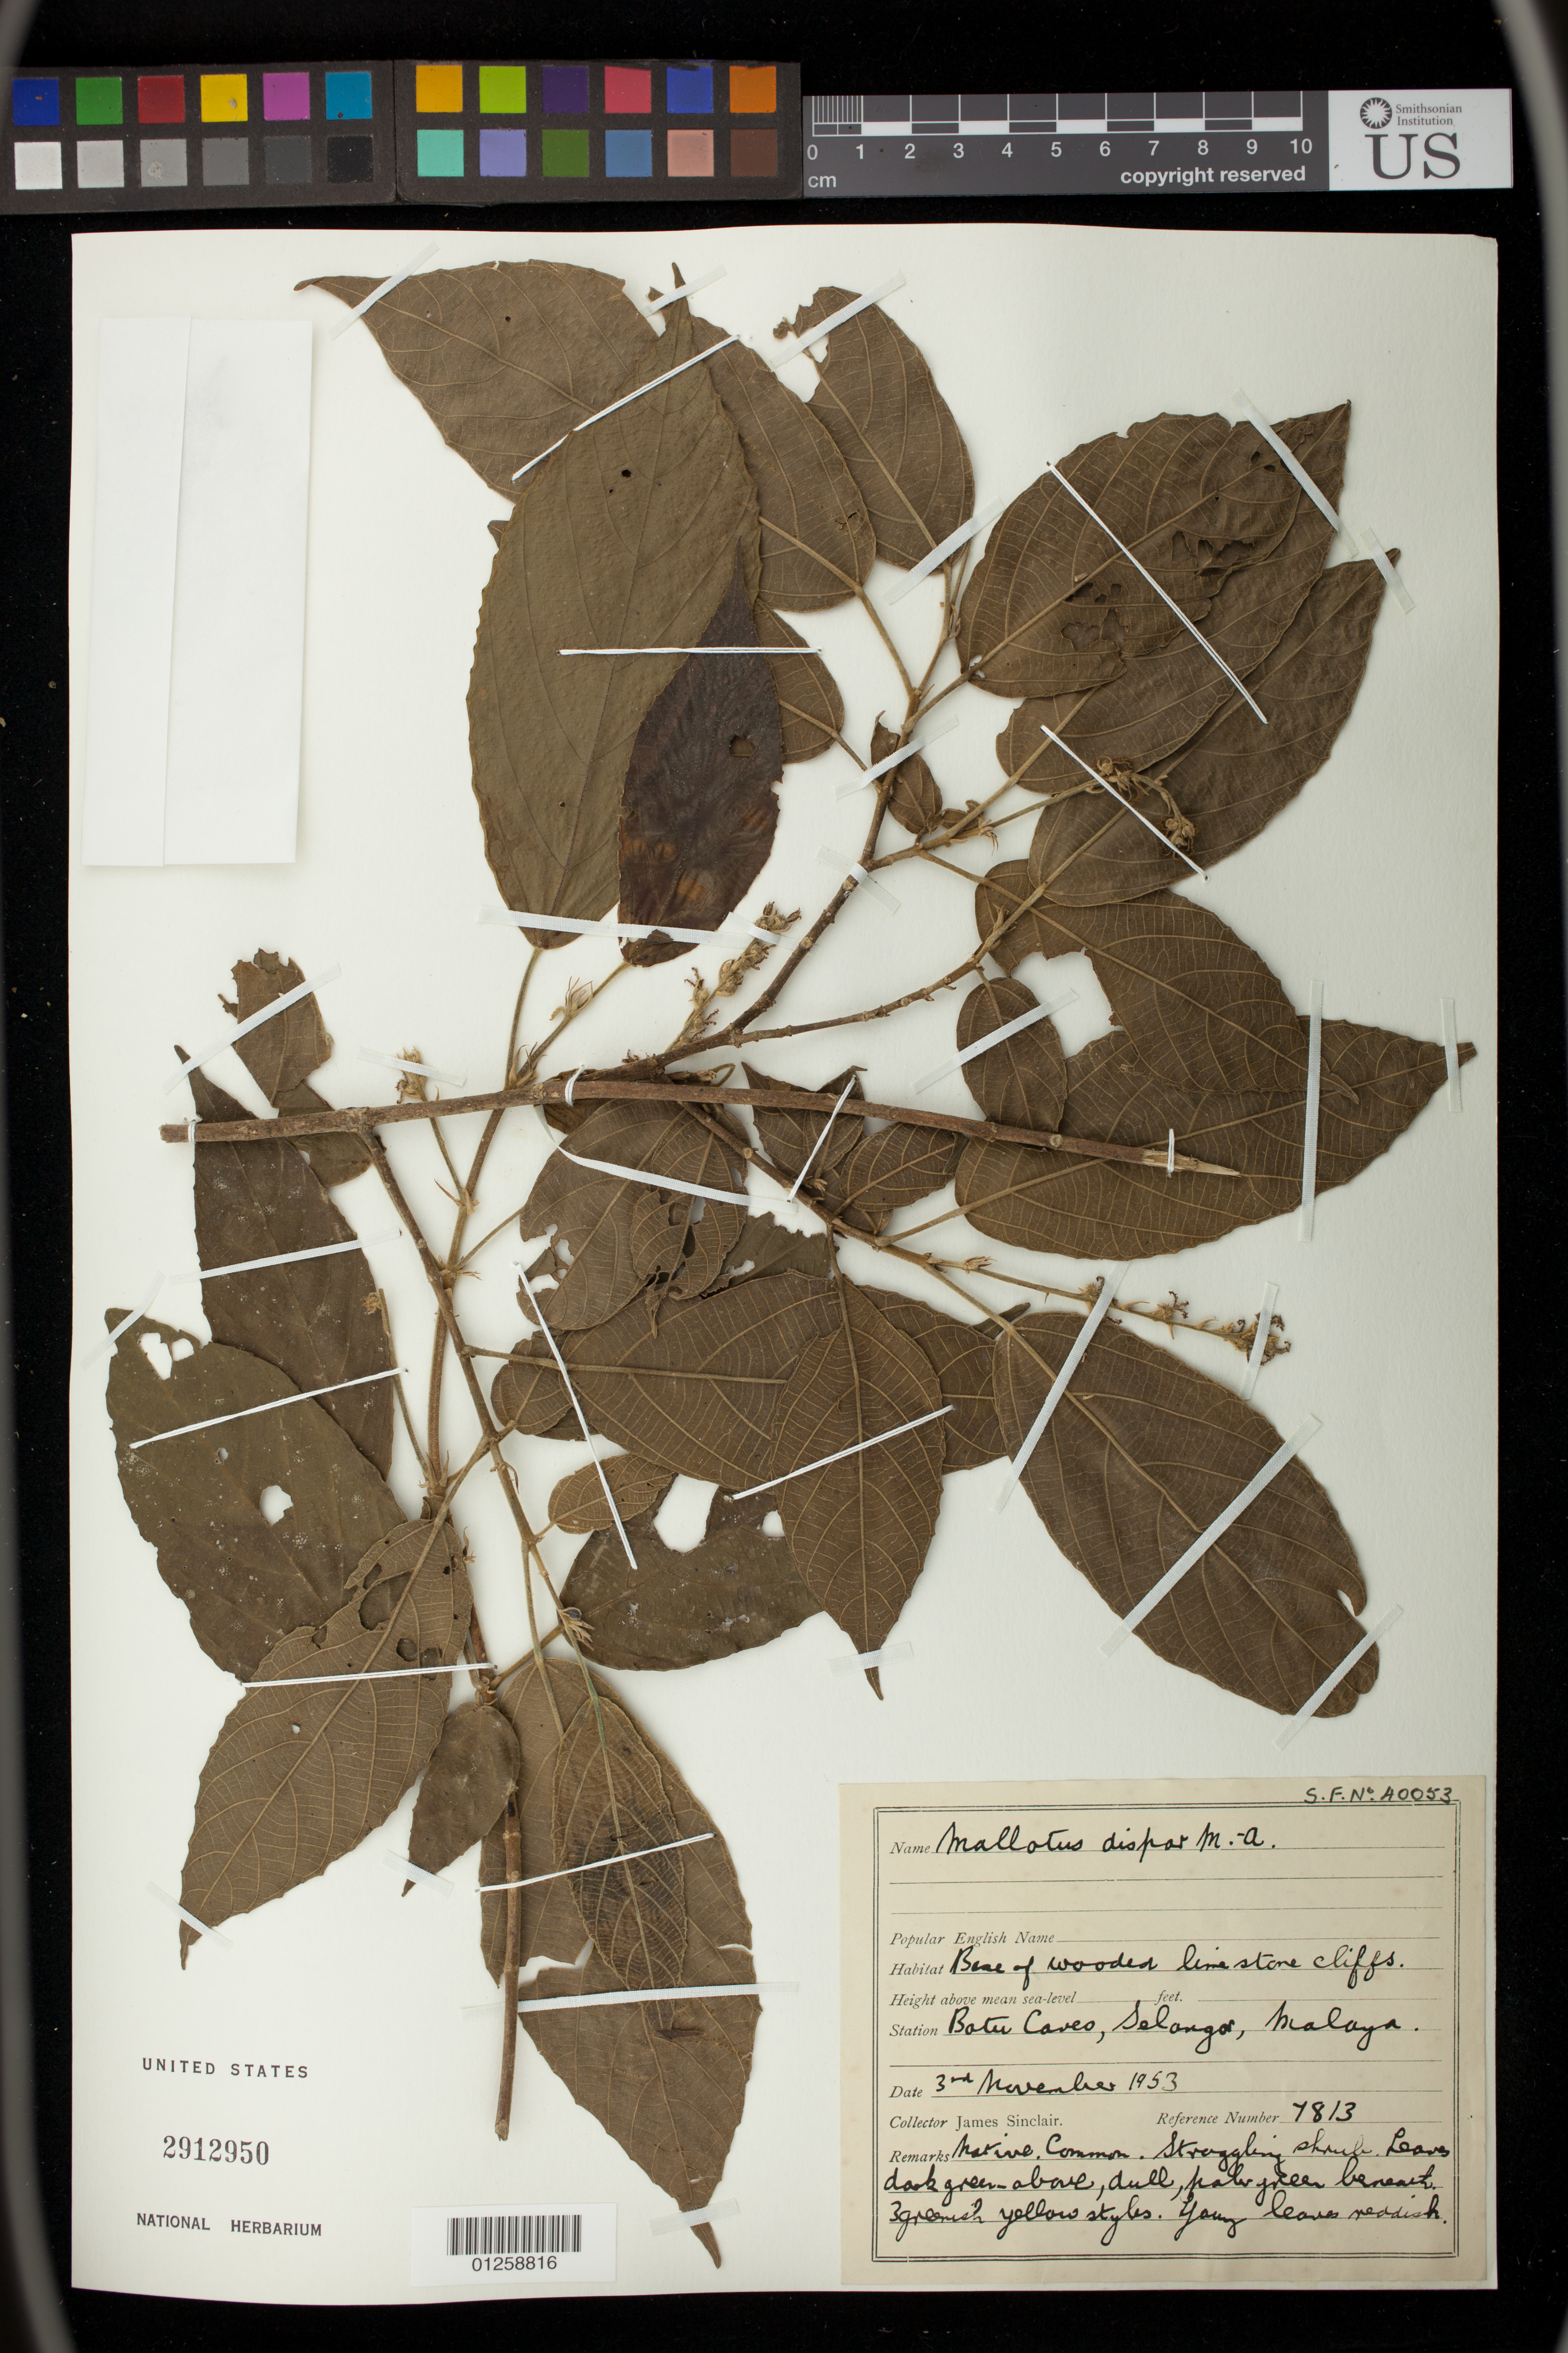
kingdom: Plantae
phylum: Tracheophyta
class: Magnoliopsida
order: Malpighiales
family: Euphorbiaceae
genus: Mallotus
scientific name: Mallotus dispar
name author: (Blume) Müll. Arg.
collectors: J. Sinclair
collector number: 7813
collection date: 1953-11-03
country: Malaysia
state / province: Selangor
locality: Botu Caves, Malaya.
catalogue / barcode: US 2912950